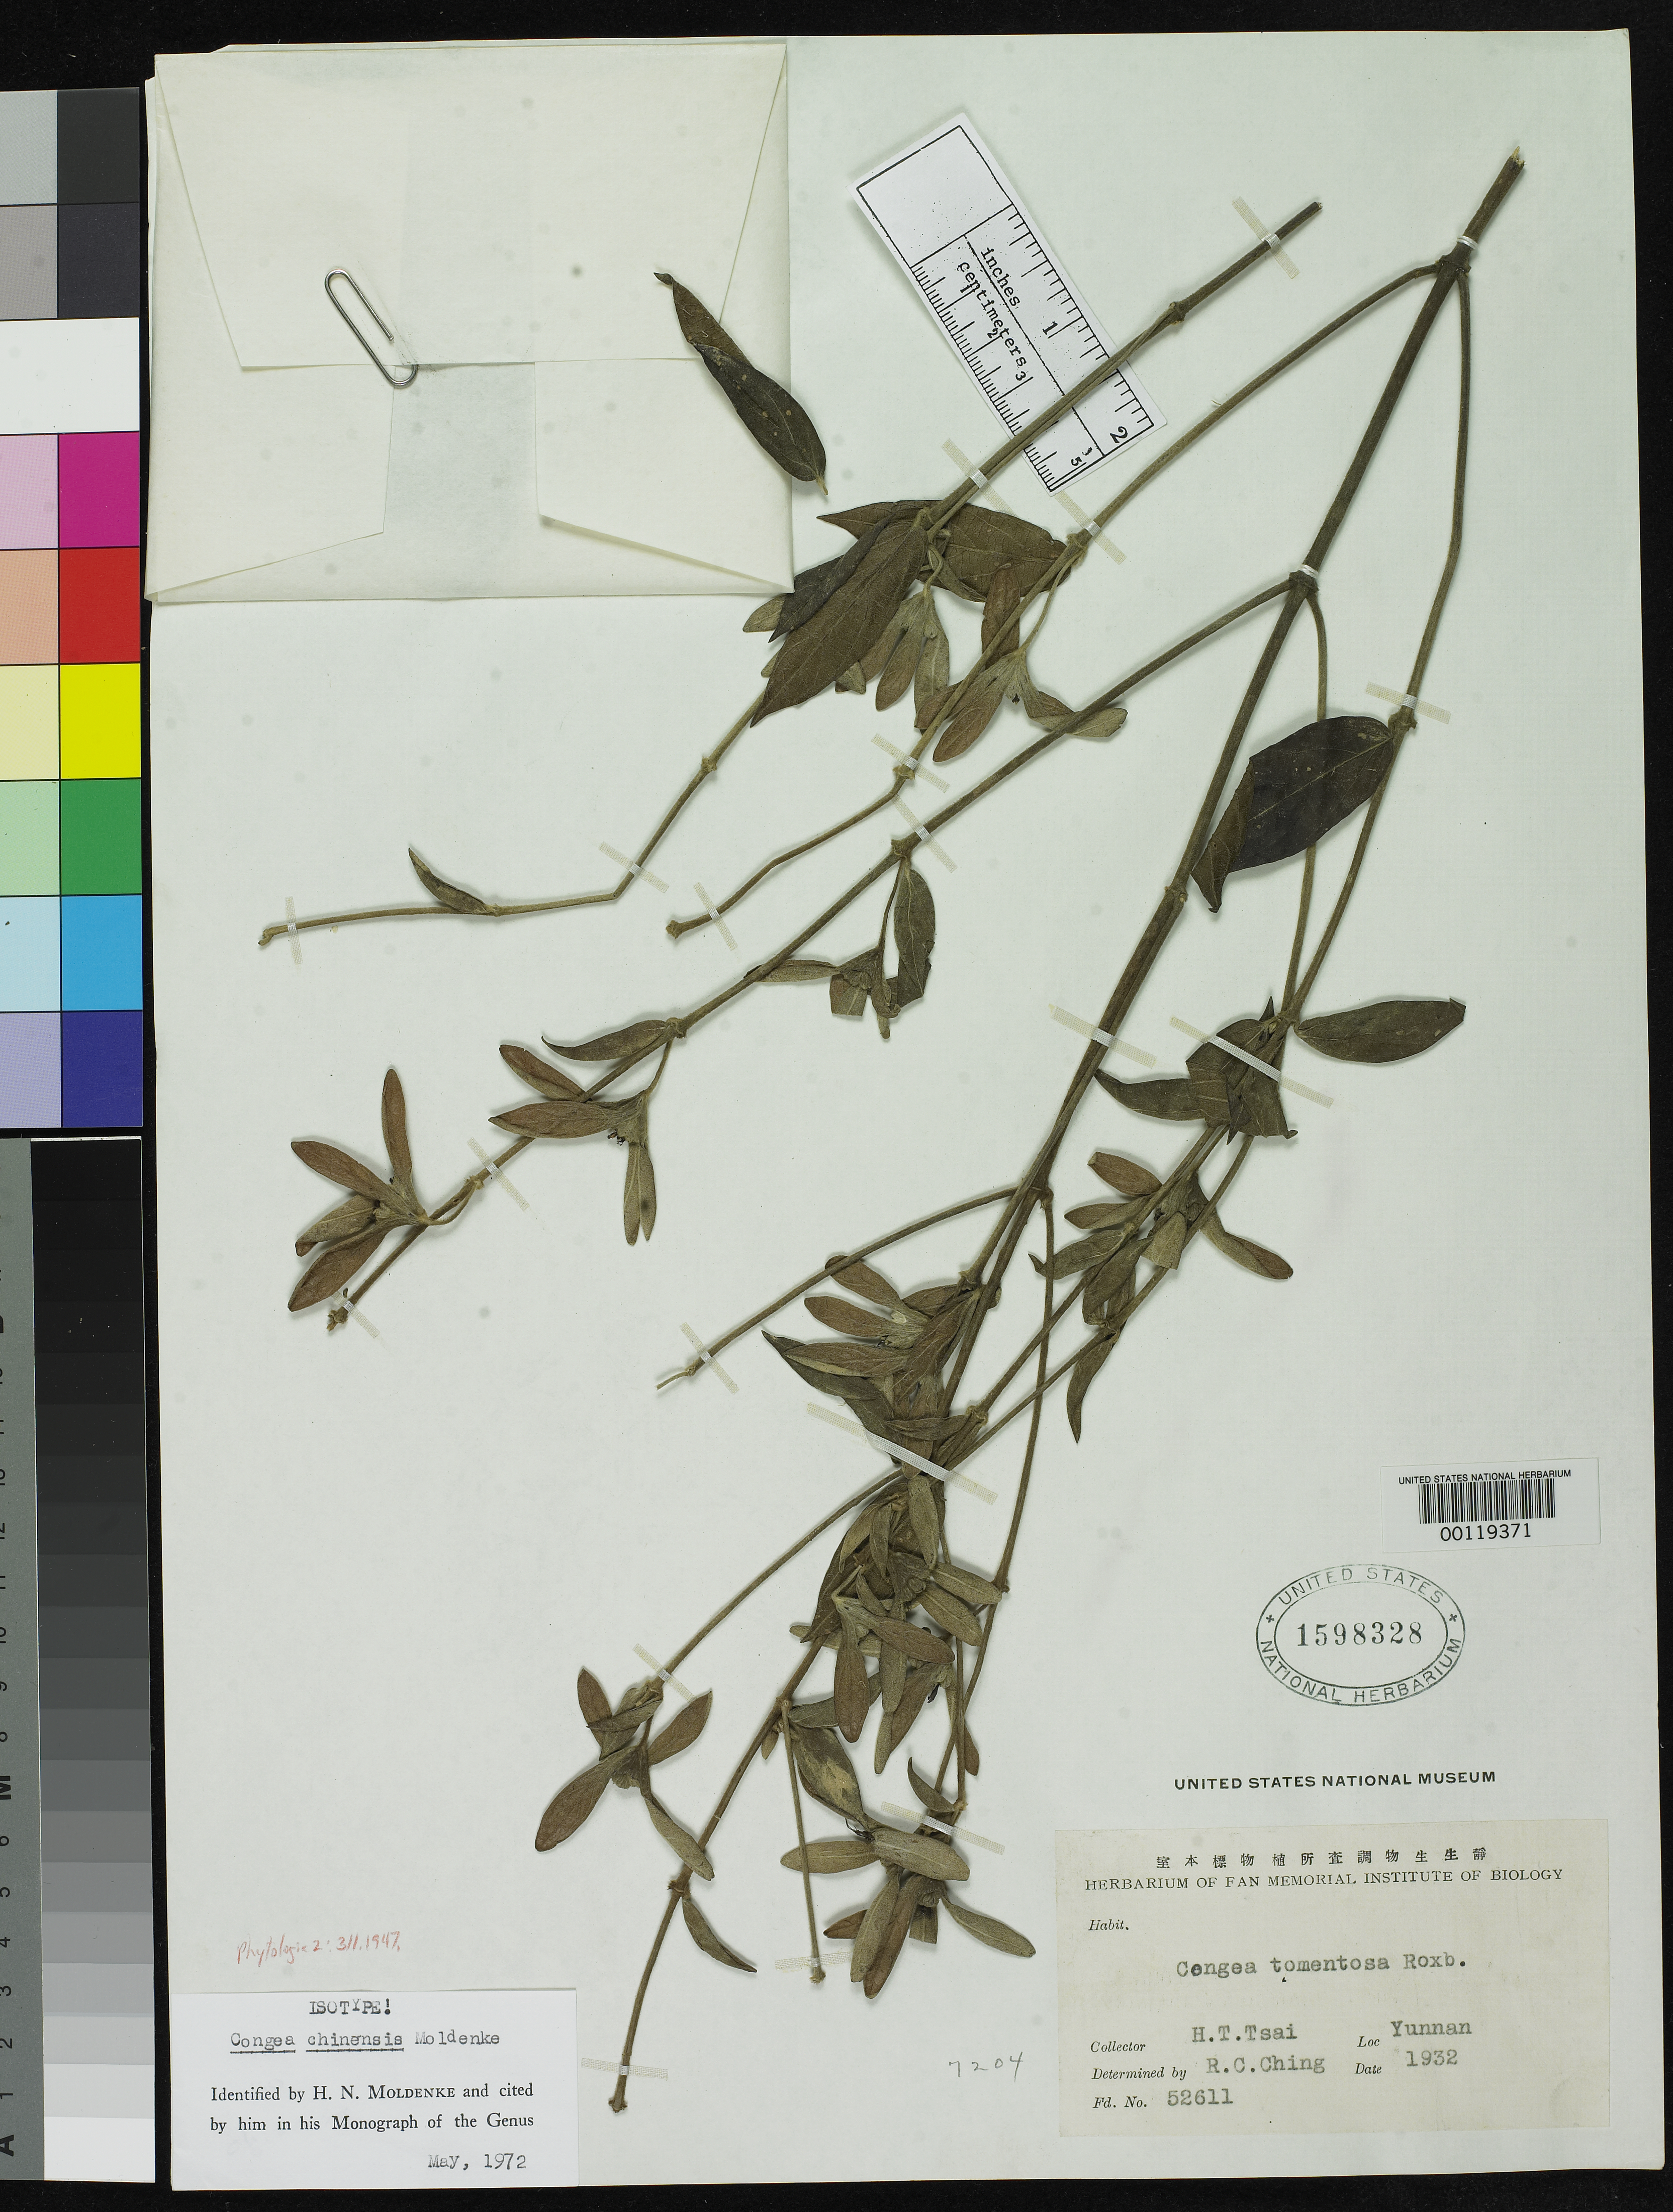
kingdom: Plantae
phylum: Tracheophyta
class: Magnoliopsida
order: Lamiales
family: Lamiaceae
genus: Congea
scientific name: Congea chinensis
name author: Moldenke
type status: Isotype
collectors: H. Tsai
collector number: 52611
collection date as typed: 1932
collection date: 1932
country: China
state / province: Yunnan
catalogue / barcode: US 1598328